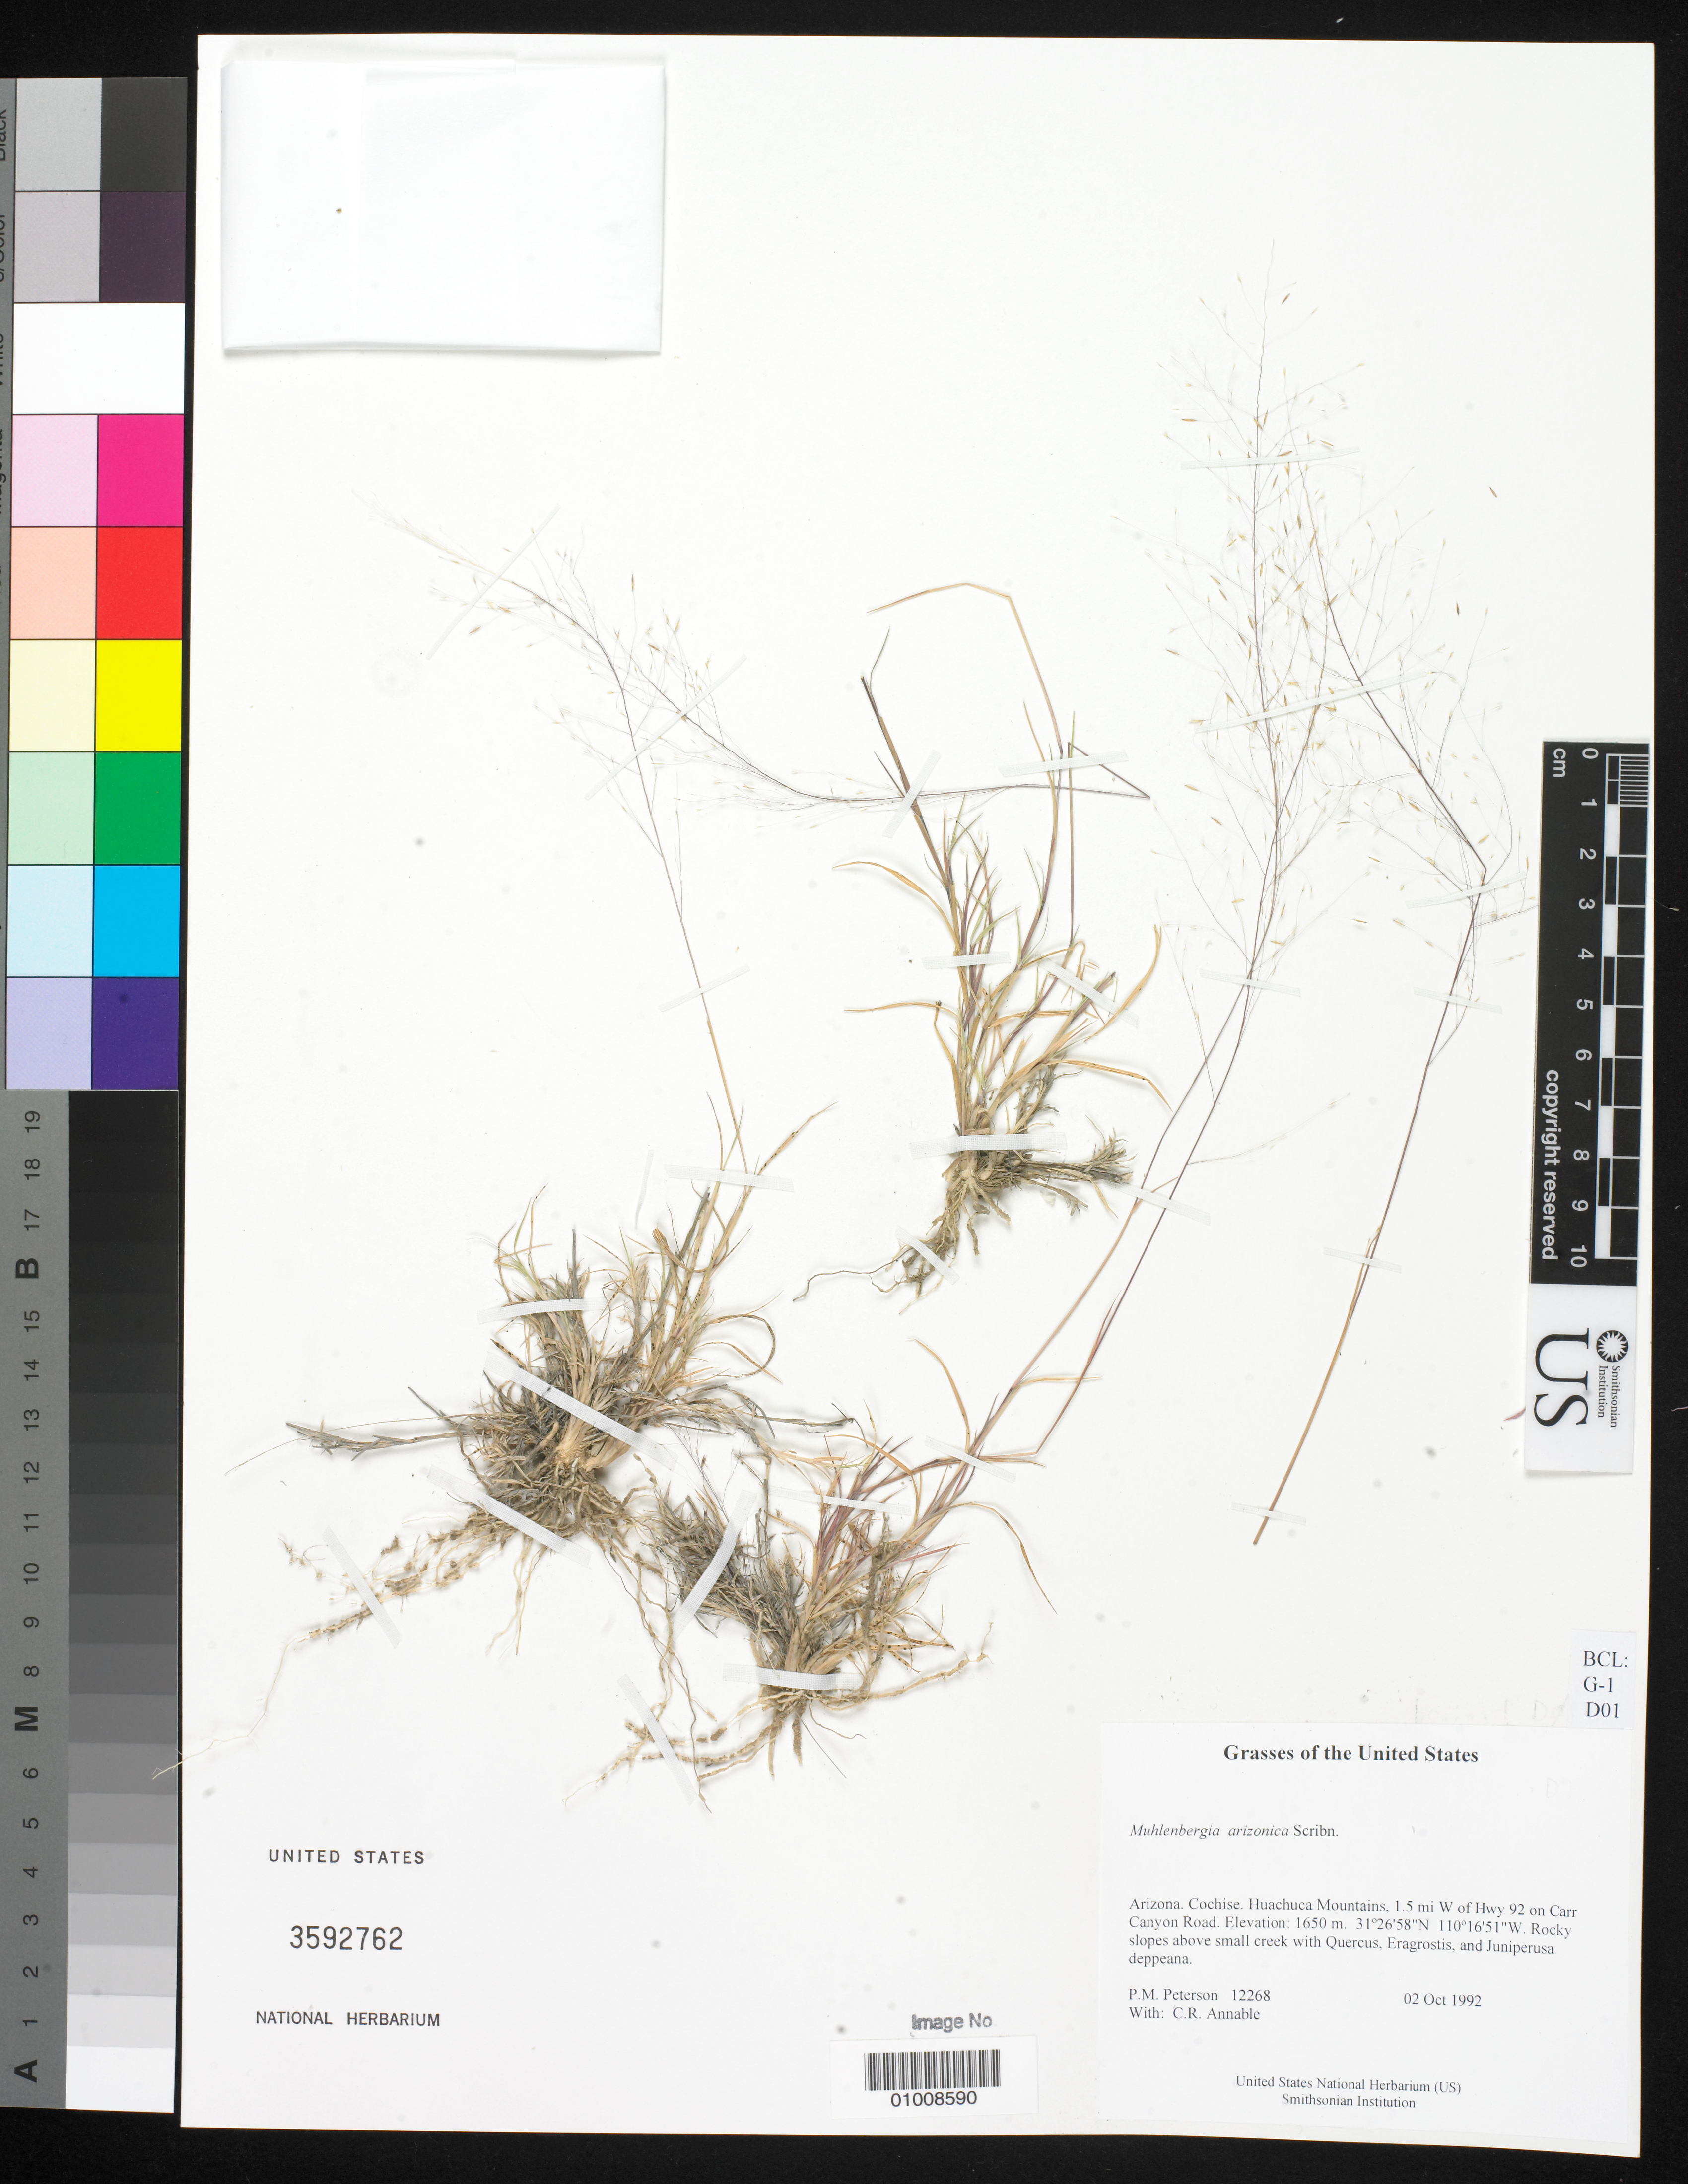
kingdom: Plantae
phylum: Tracheophyta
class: Liliopsida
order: Poales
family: Poaceae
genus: Muhlenbergia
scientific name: Muhlenbergia arizonica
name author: Scribn.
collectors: P. M. Peterson & C. R. Annable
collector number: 12268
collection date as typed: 02 Oct 1992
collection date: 1992-10-02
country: United States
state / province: Arizona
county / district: Cochise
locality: Huachuca Mountains, 1.5 mi W of Hwy 92 on Carr Canyon Road.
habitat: Rocky slopes above small creek with Quercus, Eragrostis, and Juniperusa deppeana.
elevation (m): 1650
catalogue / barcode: US 3592762